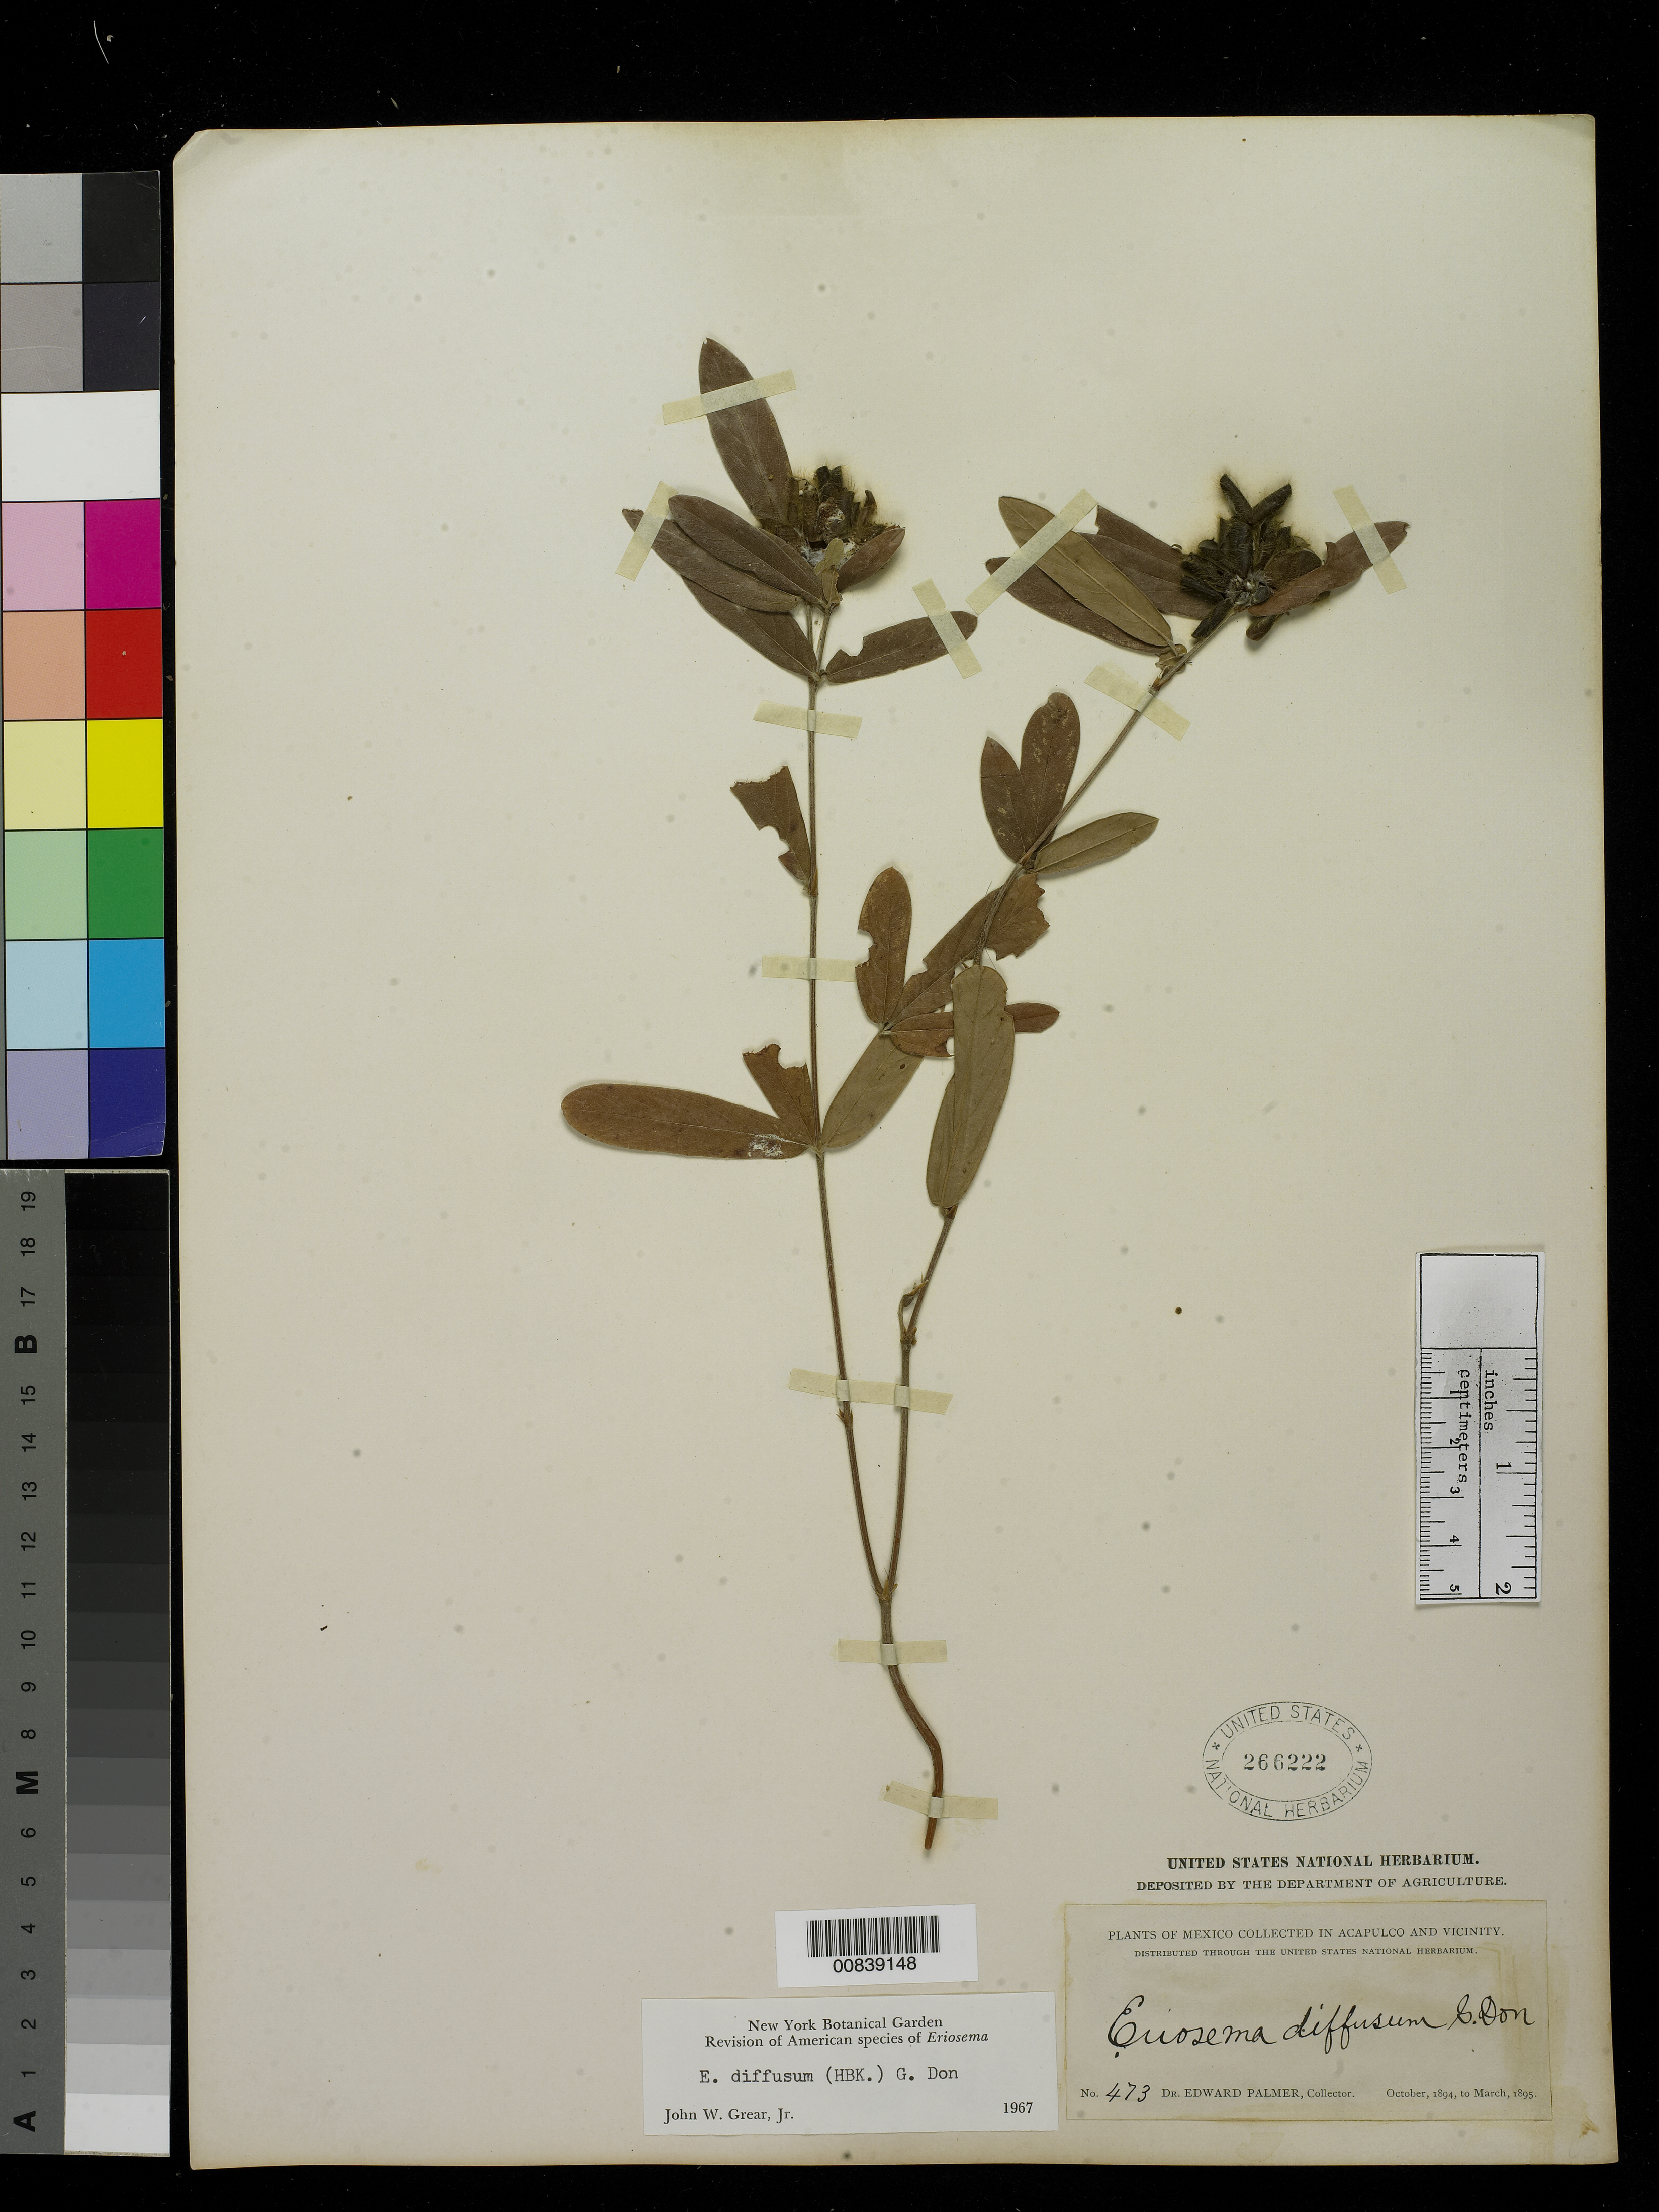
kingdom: Plantae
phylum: Tracheophyta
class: Magnoliopsida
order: Fabales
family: Fabaceae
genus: Eriosema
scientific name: Eriosema diffusum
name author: (Kunth) G. Don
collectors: E. Palmer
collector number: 473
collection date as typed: Oct 1894 to -- Mar 1895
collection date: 1894-10/1895-03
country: Mexico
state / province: Guerrero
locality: Acapulco, Guerrero and vicinity.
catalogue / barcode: US 266222